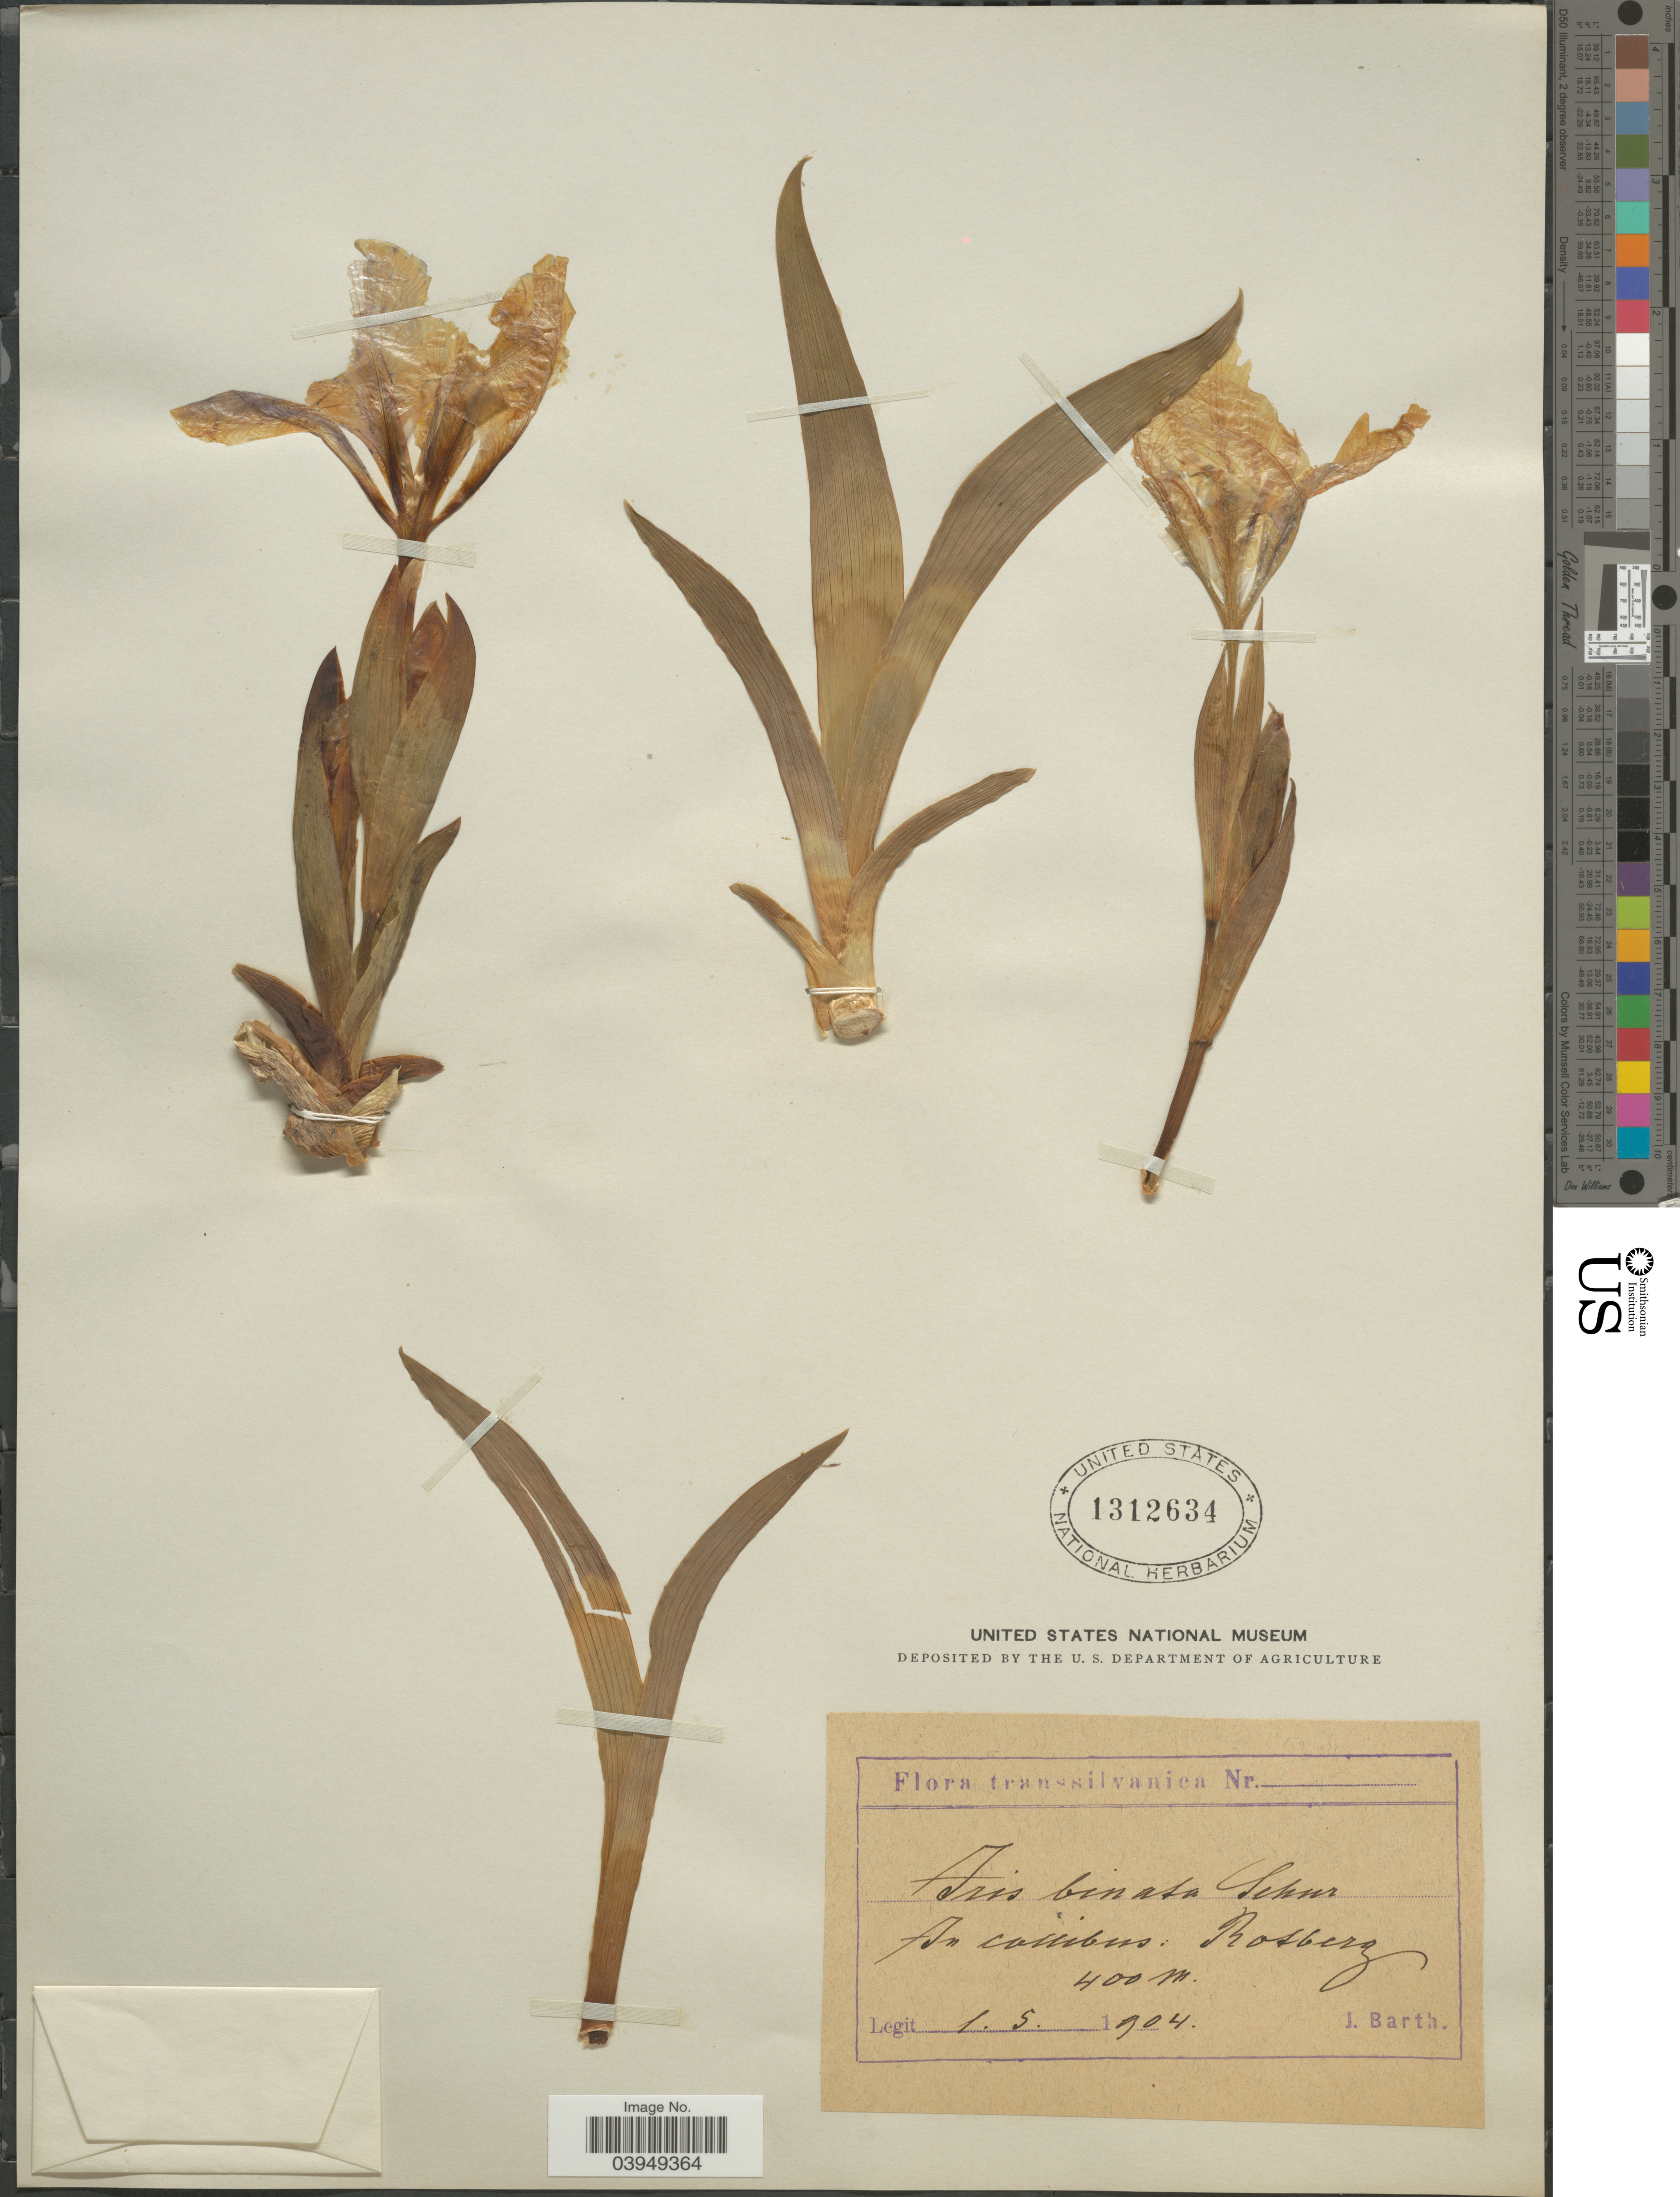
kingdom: Plantae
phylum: Tracheophyta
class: Liliopsida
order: Asparagales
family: Iridaceae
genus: Iris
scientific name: Iris binata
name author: Schur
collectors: J. Barth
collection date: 1904-05-01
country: Germany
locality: Transsilvanica. In collibus: Rotberg.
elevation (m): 400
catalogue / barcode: US 1312634